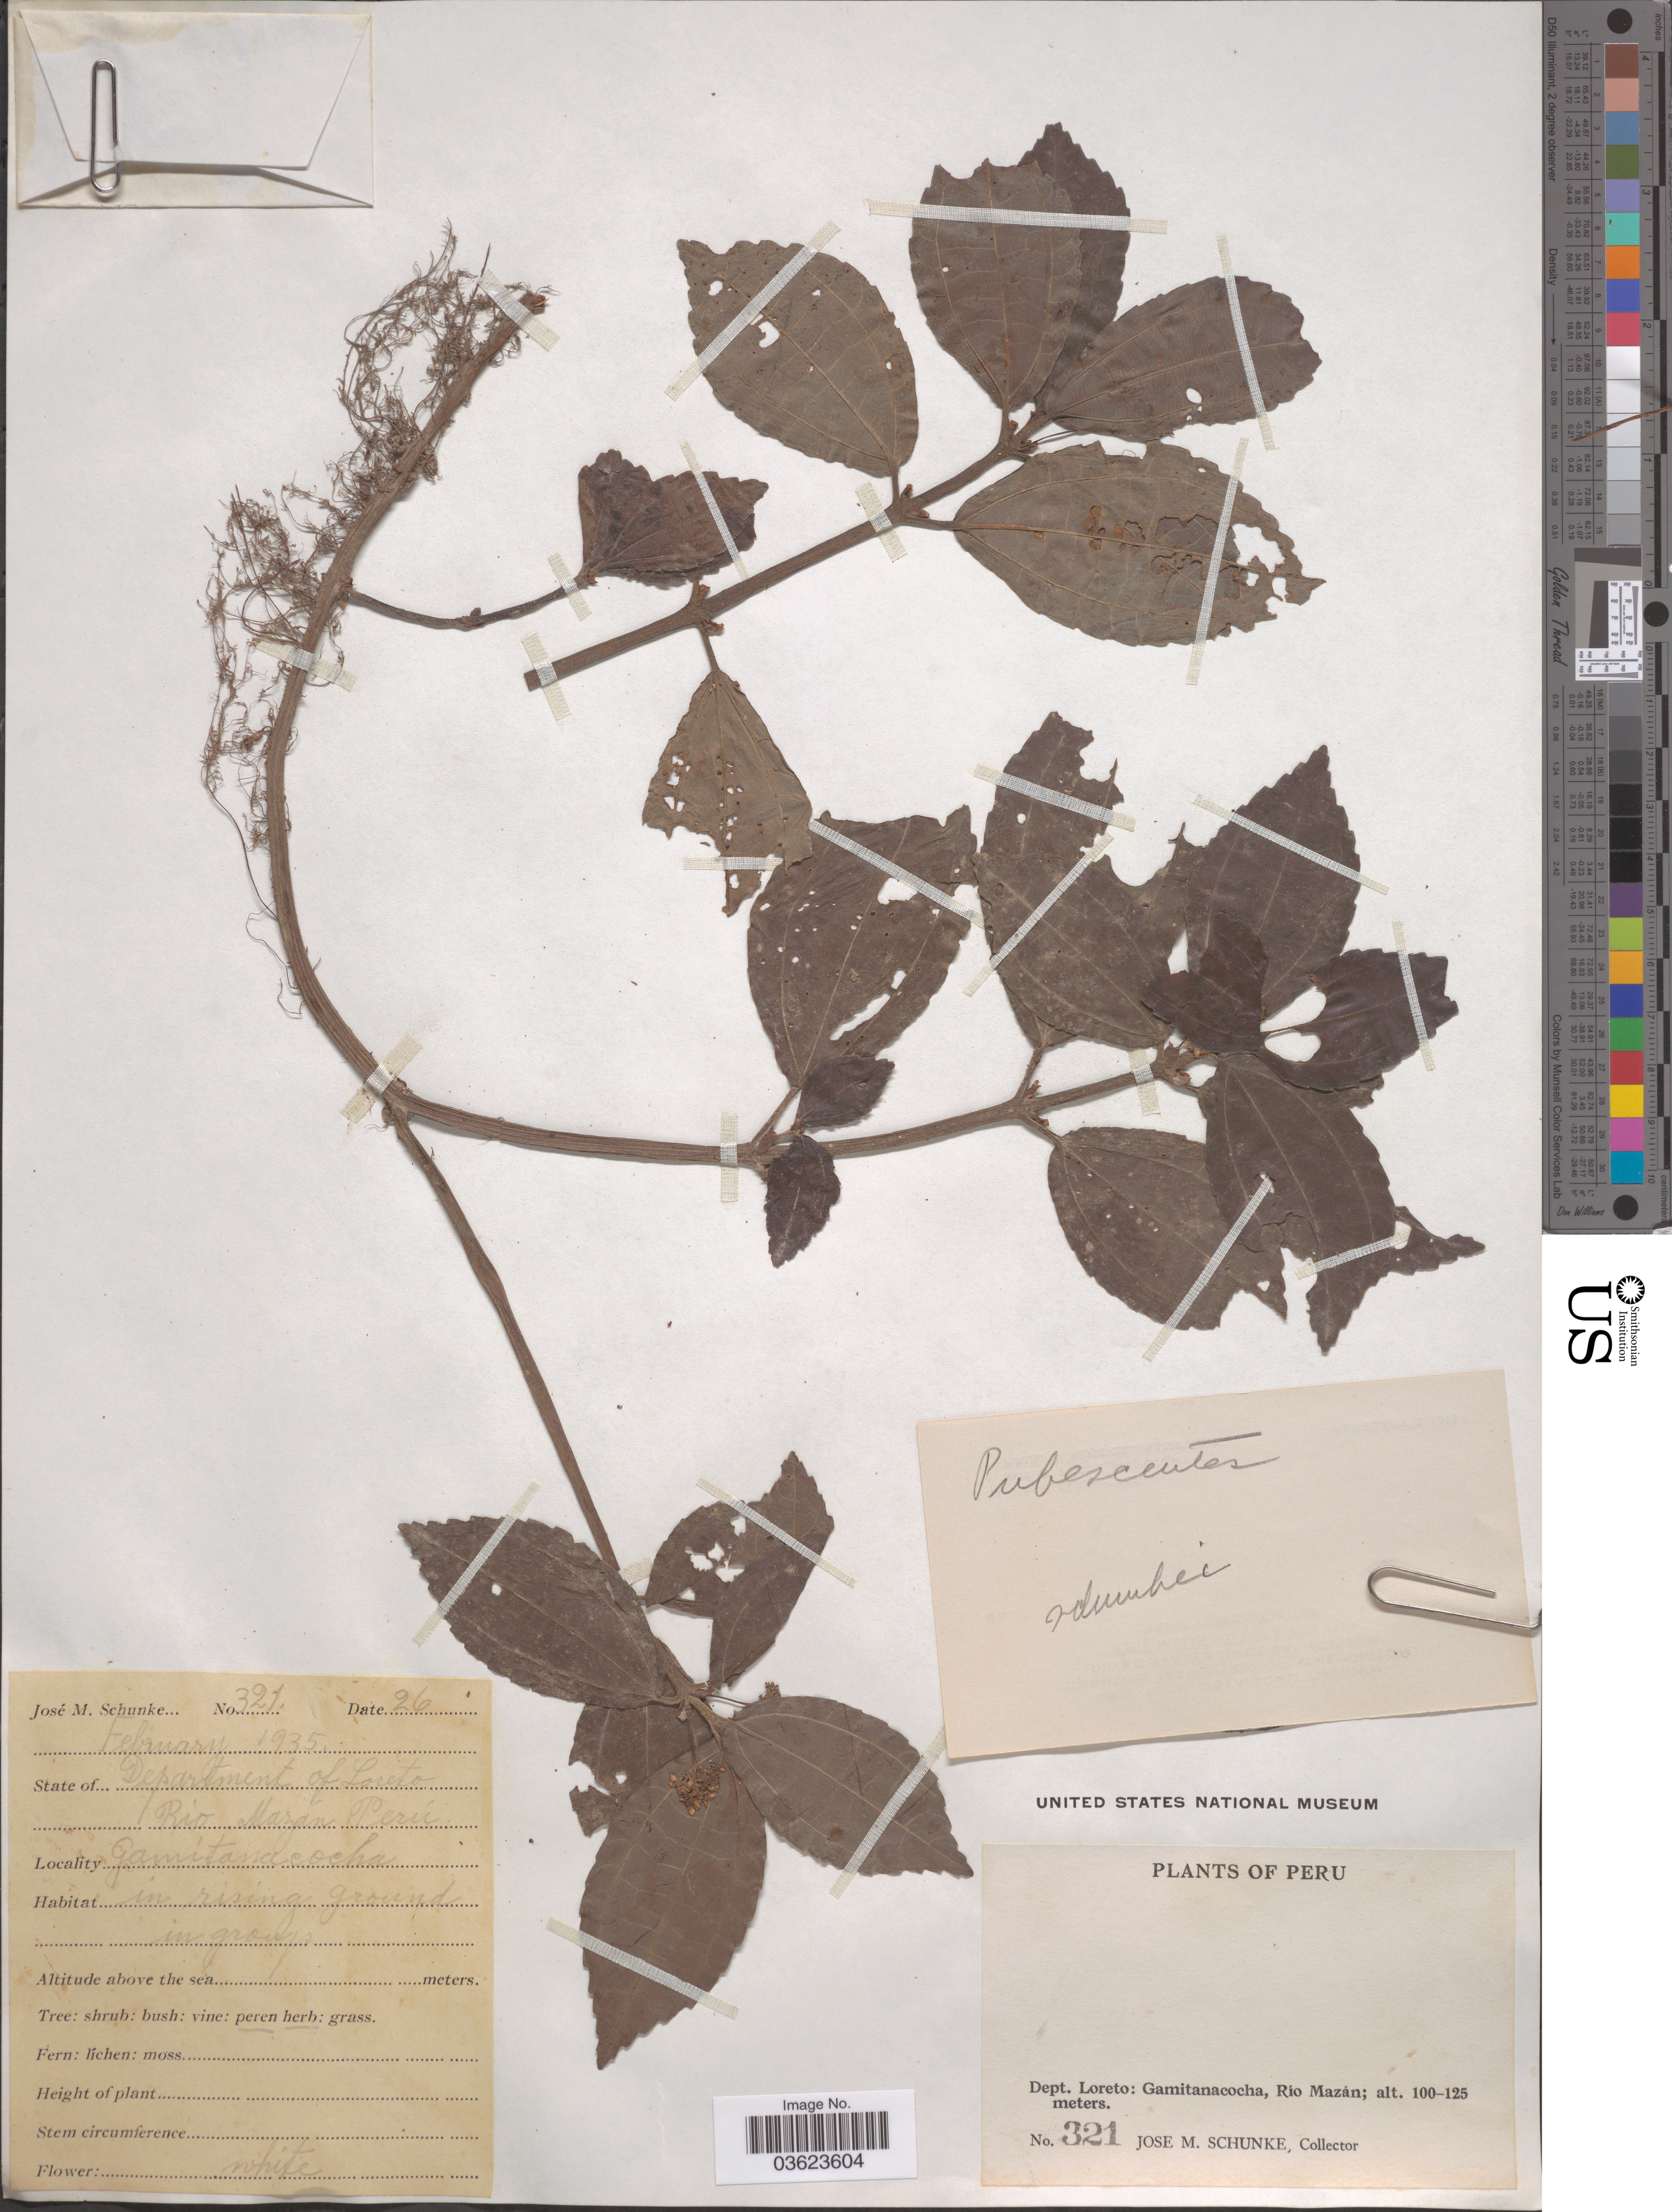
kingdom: Plantae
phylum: Tracheophyta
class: Magnoliopsida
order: Rosales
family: Urticaceae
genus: Pilea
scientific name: Pilea sp.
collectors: J. M. Schunke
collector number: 321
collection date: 1935-02-26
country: Peru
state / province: Loreto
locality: Department of Loreto. Río Mazán. Gamitanacocha.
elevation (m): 100